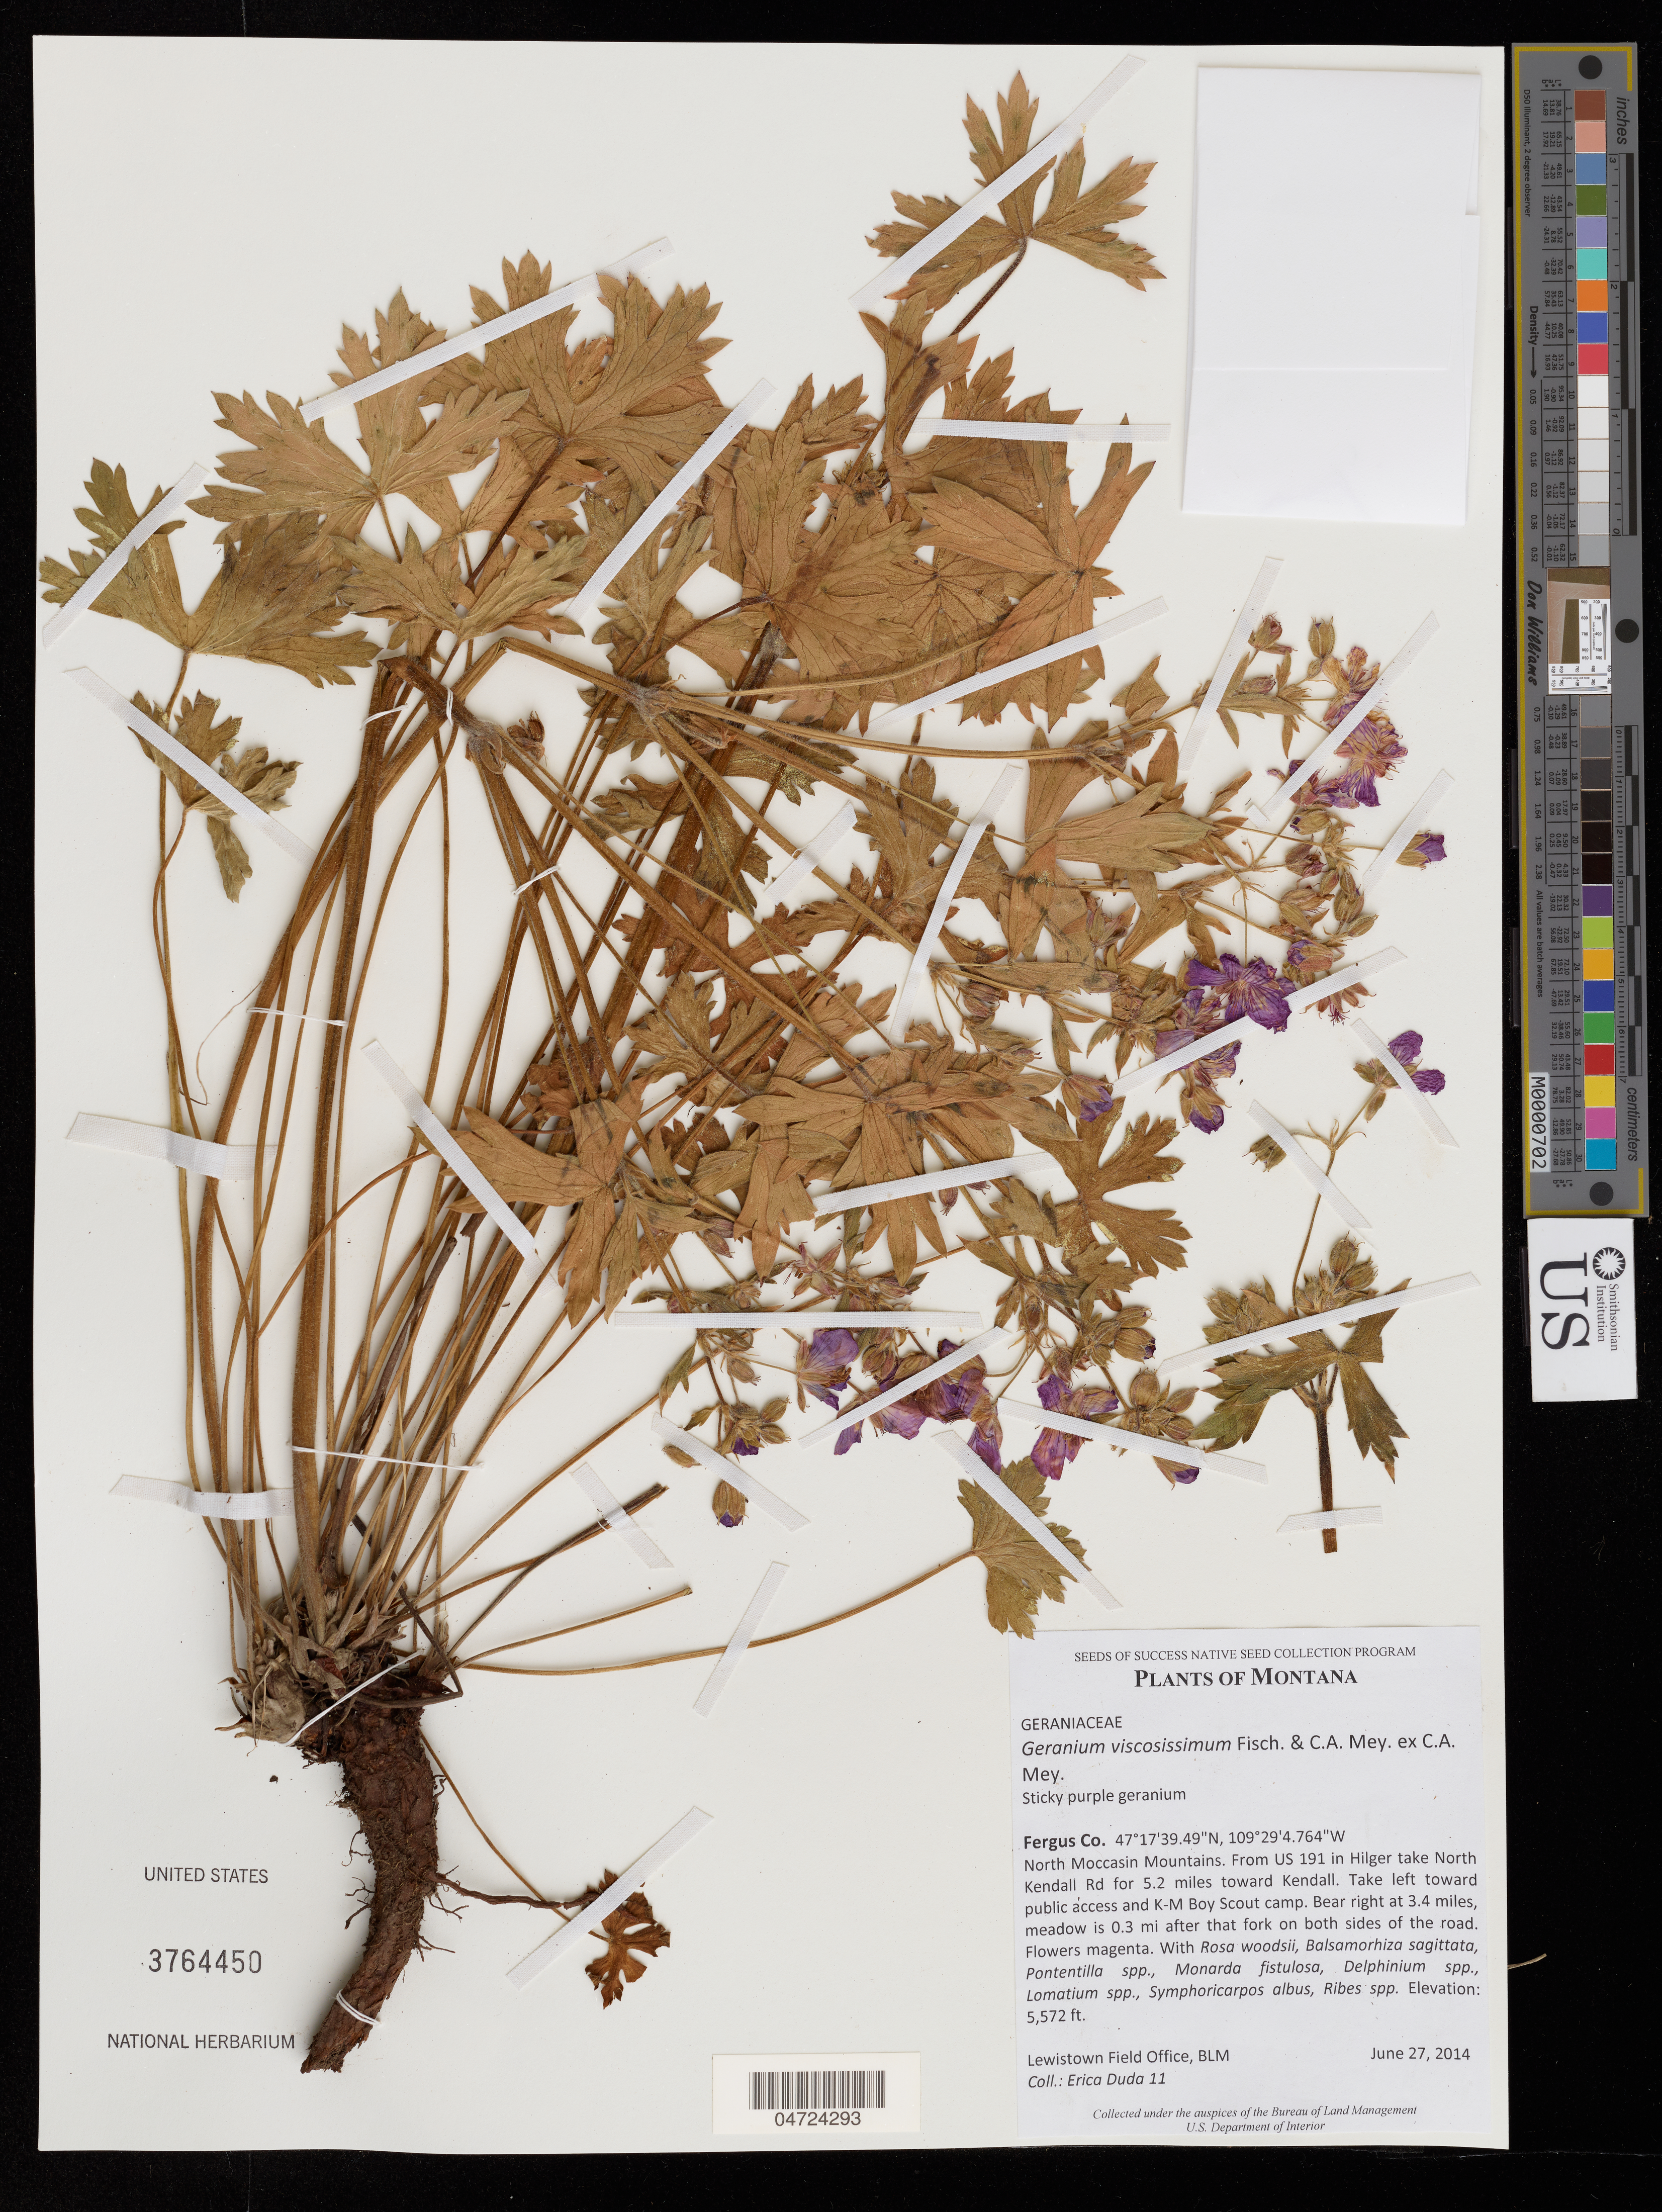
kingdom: Plantae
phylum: Tracheophyta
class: Magnoliopsida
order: Geraniales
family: Geraniaceae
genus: Geranium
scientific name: Geranium viscosissimum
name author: Fisch. & C.A. Mey.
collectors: E. Duda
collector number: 11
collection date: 2014-06-27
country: United States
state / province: Montana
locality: Fergus Co. North Moccasin Mountains. From US 191 in Hilger take North Kendall Rd for 5.2 miles toward Kendall. Take left toward public access and K-M Boy Scout camp. Bear Right at 3.4 miles, meadow is 0.3 mi after that fork on both sides of the road.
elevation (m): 1698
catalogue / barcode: US 3764450